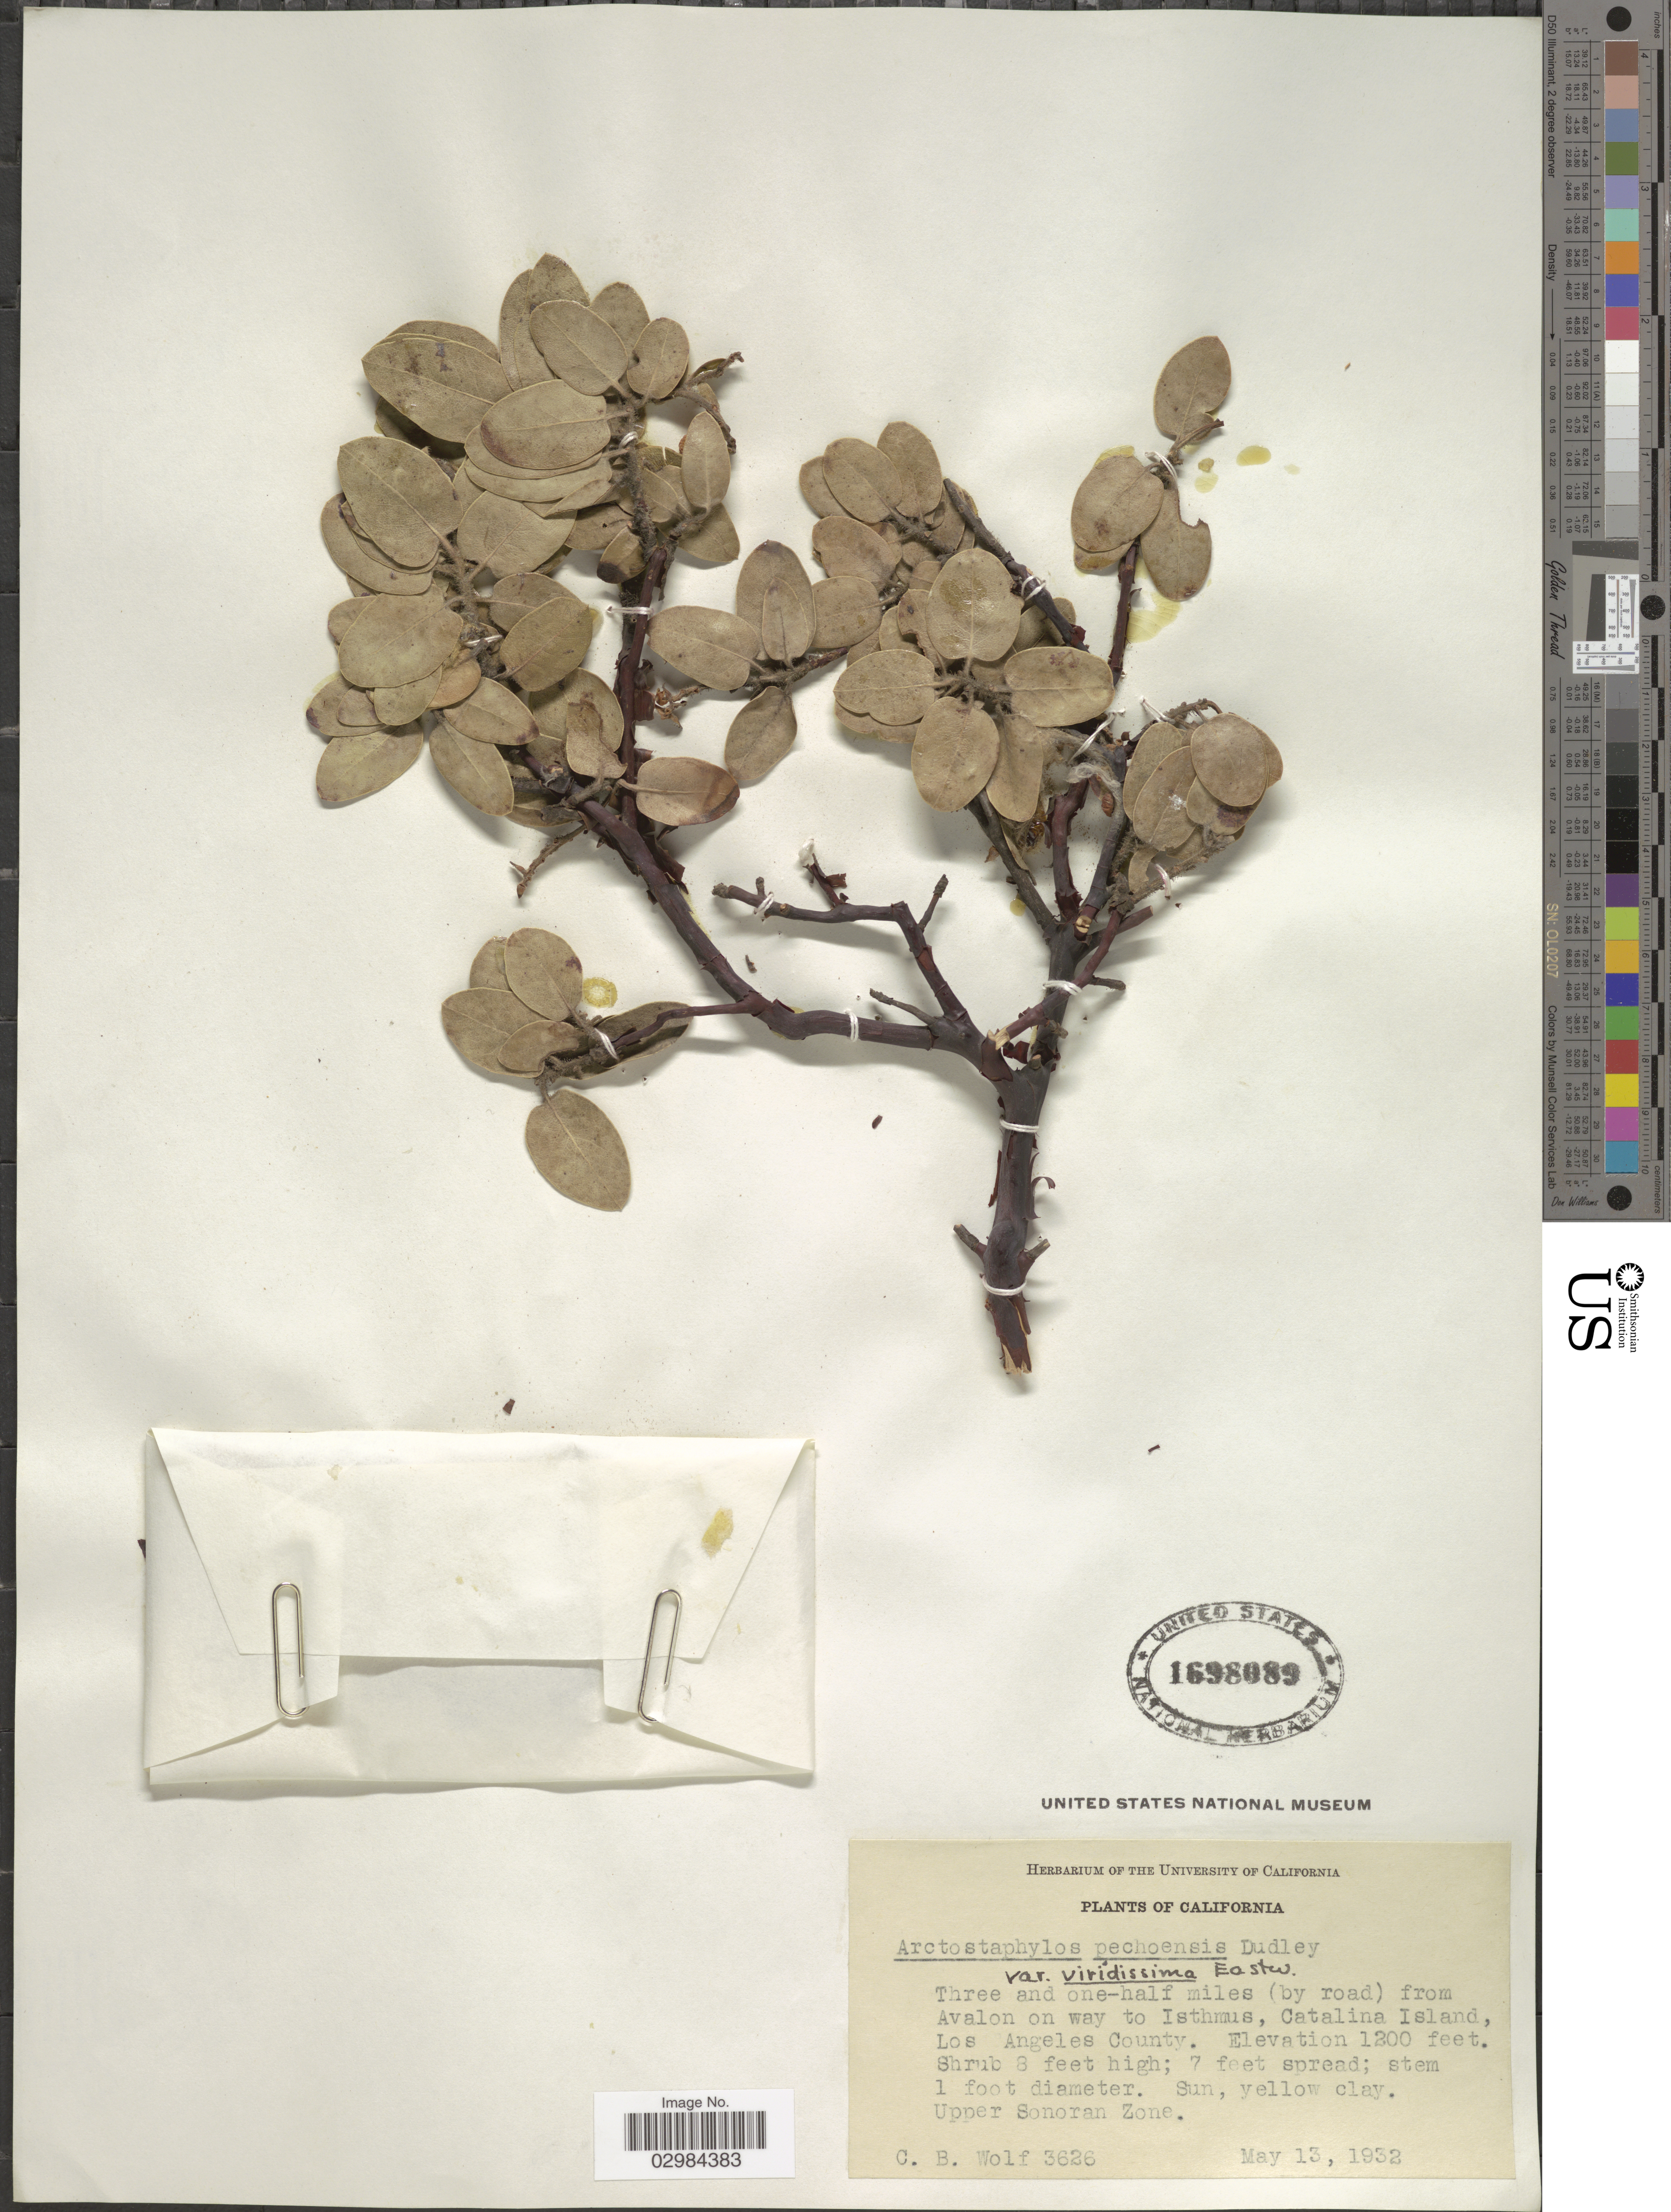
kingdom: Plantae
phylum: Tracheophyta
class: Magnoliopsida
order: Ericales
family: Ericaceae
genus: Arctostaphylos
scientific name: Arctostaphylos pechoensis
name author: (Abrams) Dudley ex Abrams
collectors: C. B. Wolf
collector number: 3626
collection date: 1932-05-13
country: United States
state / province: California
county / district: Los Angeles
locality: Three and one-half miles (by road) from Avalon on way to Isthmus, Catalina Island, Los Angeles County.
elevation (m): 366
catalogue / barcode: US 1698089